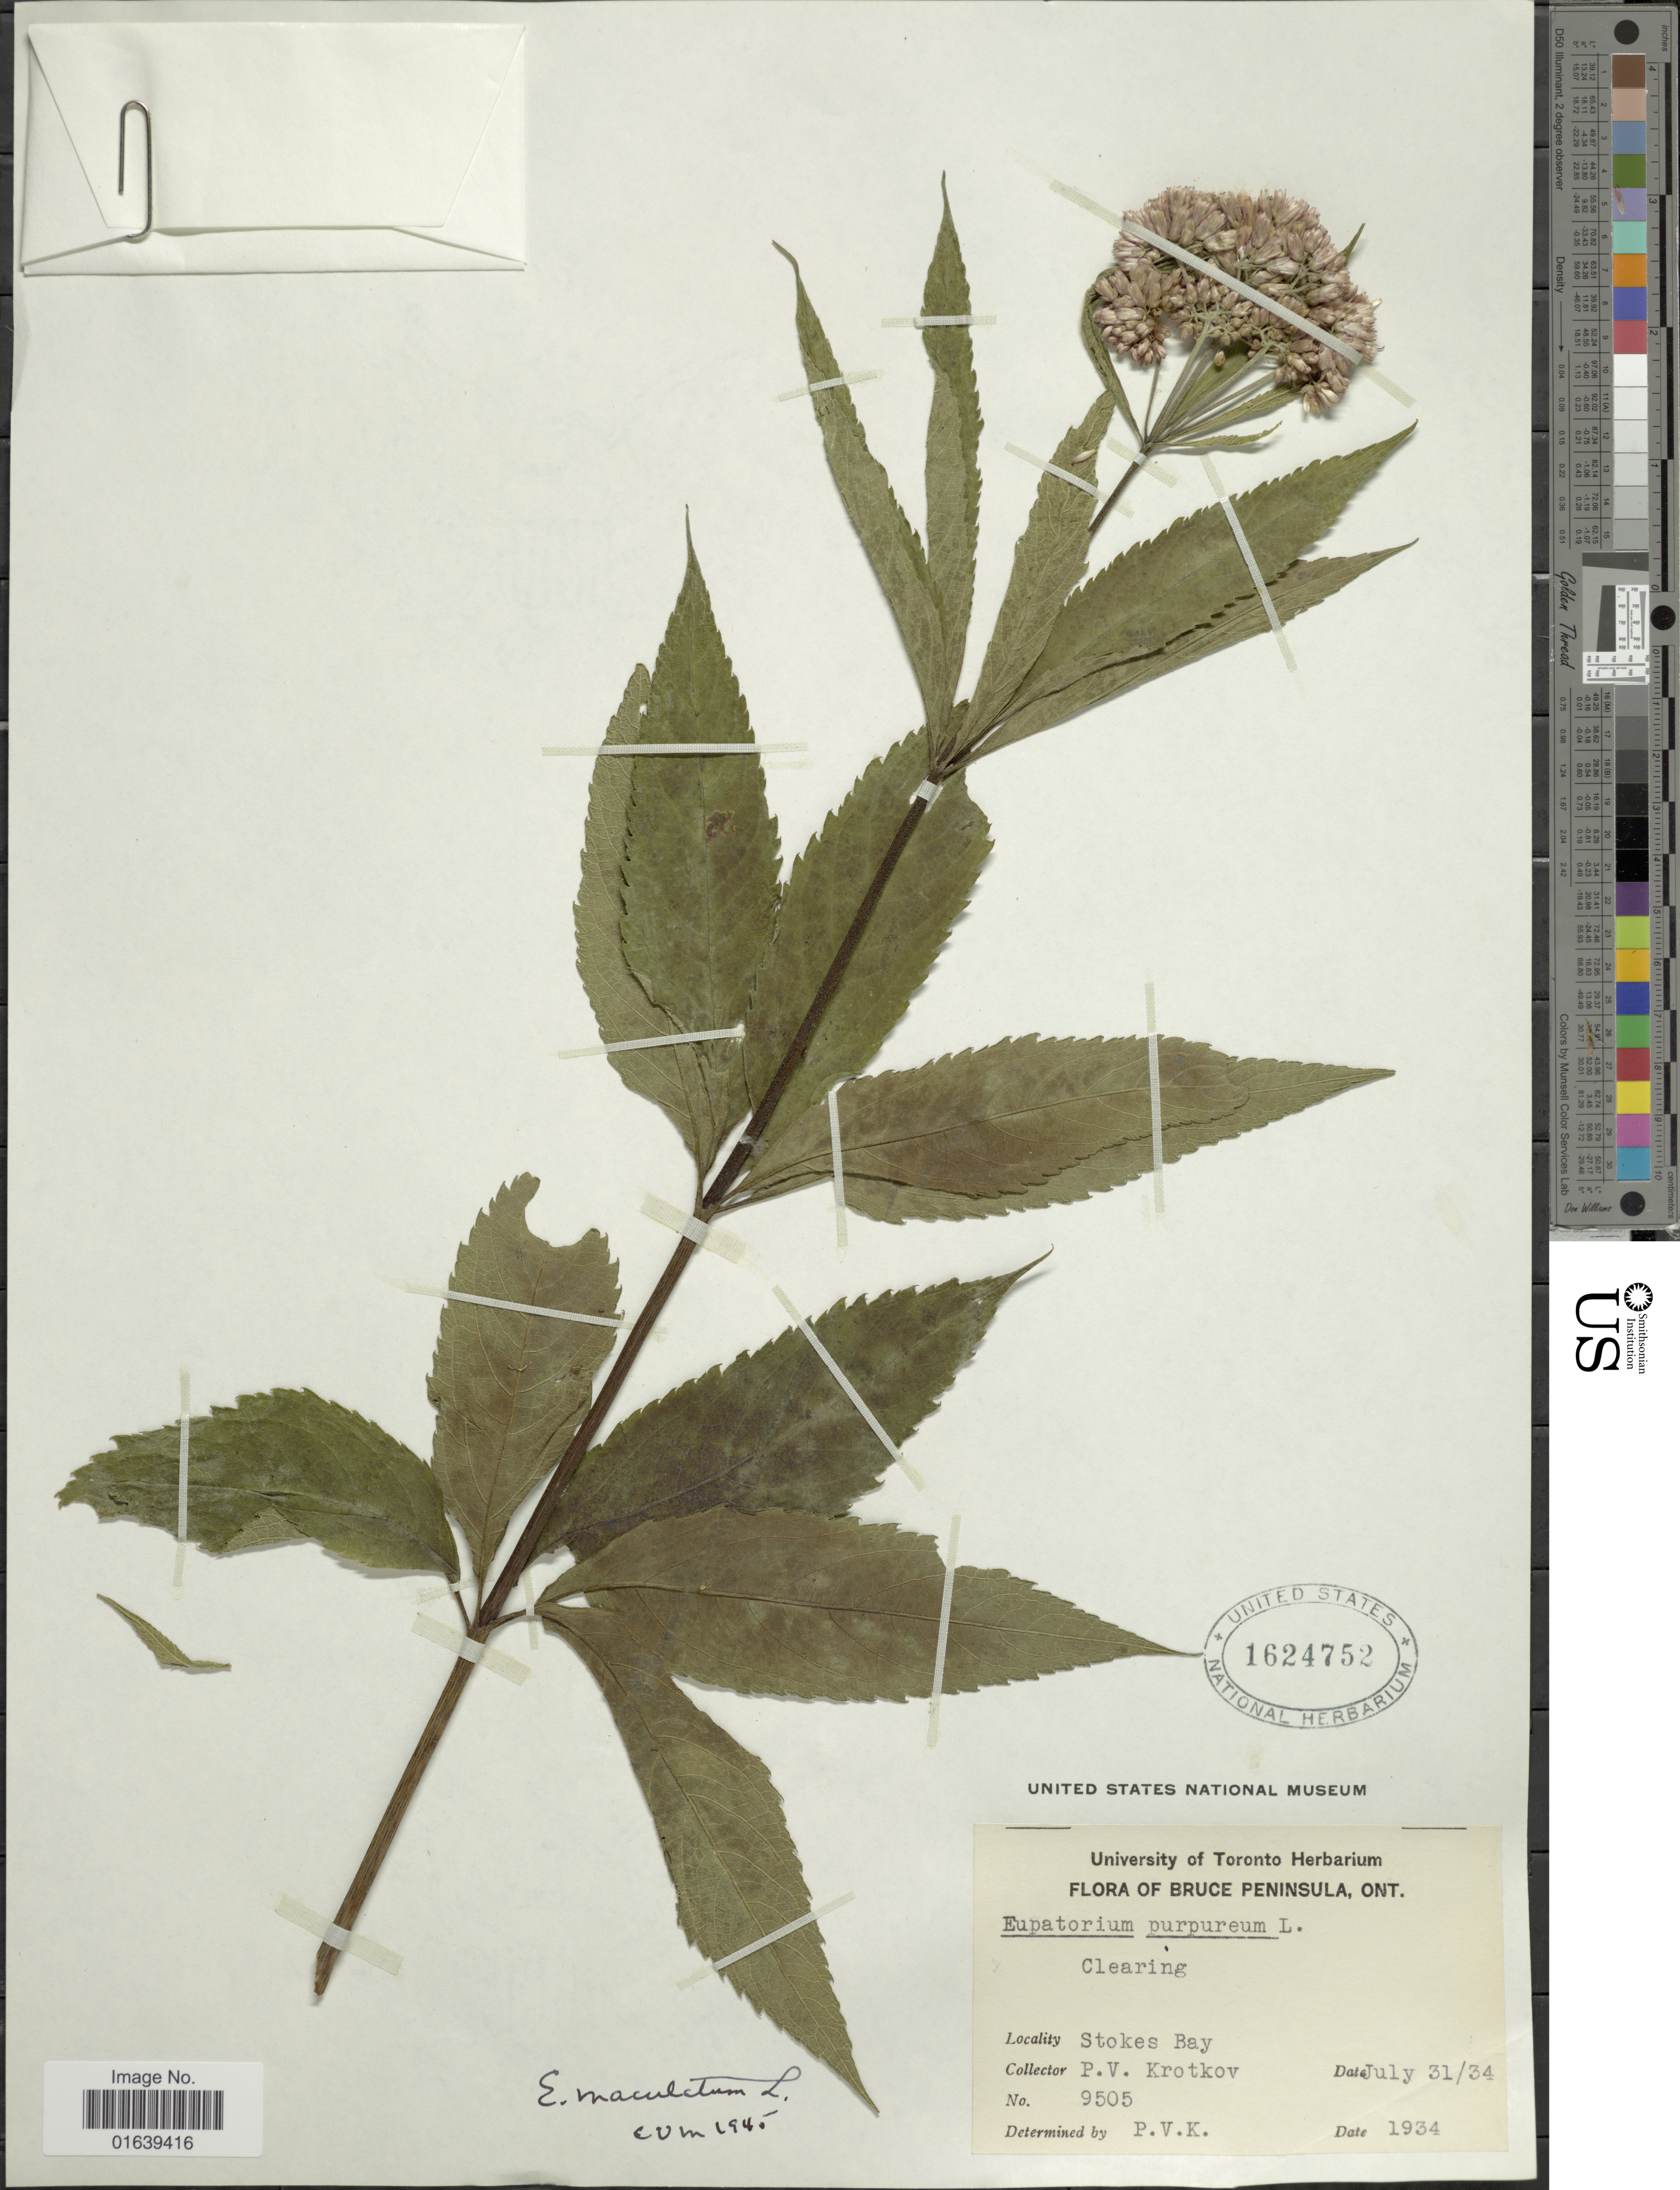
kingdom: Plantae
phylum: Tracheophyta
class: Magnoliopsida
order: Asterales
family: Asteraceae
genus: Eupatorium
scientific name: Eupatorium maculatum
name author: L.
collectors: P. V. Krotkov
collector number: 9505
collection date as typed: Transcribed d/m/y: 31/7/34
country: Canada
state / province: Ontario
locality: Bruce Peninsula, Ont. Stokes Bay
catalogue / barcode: US 1624752